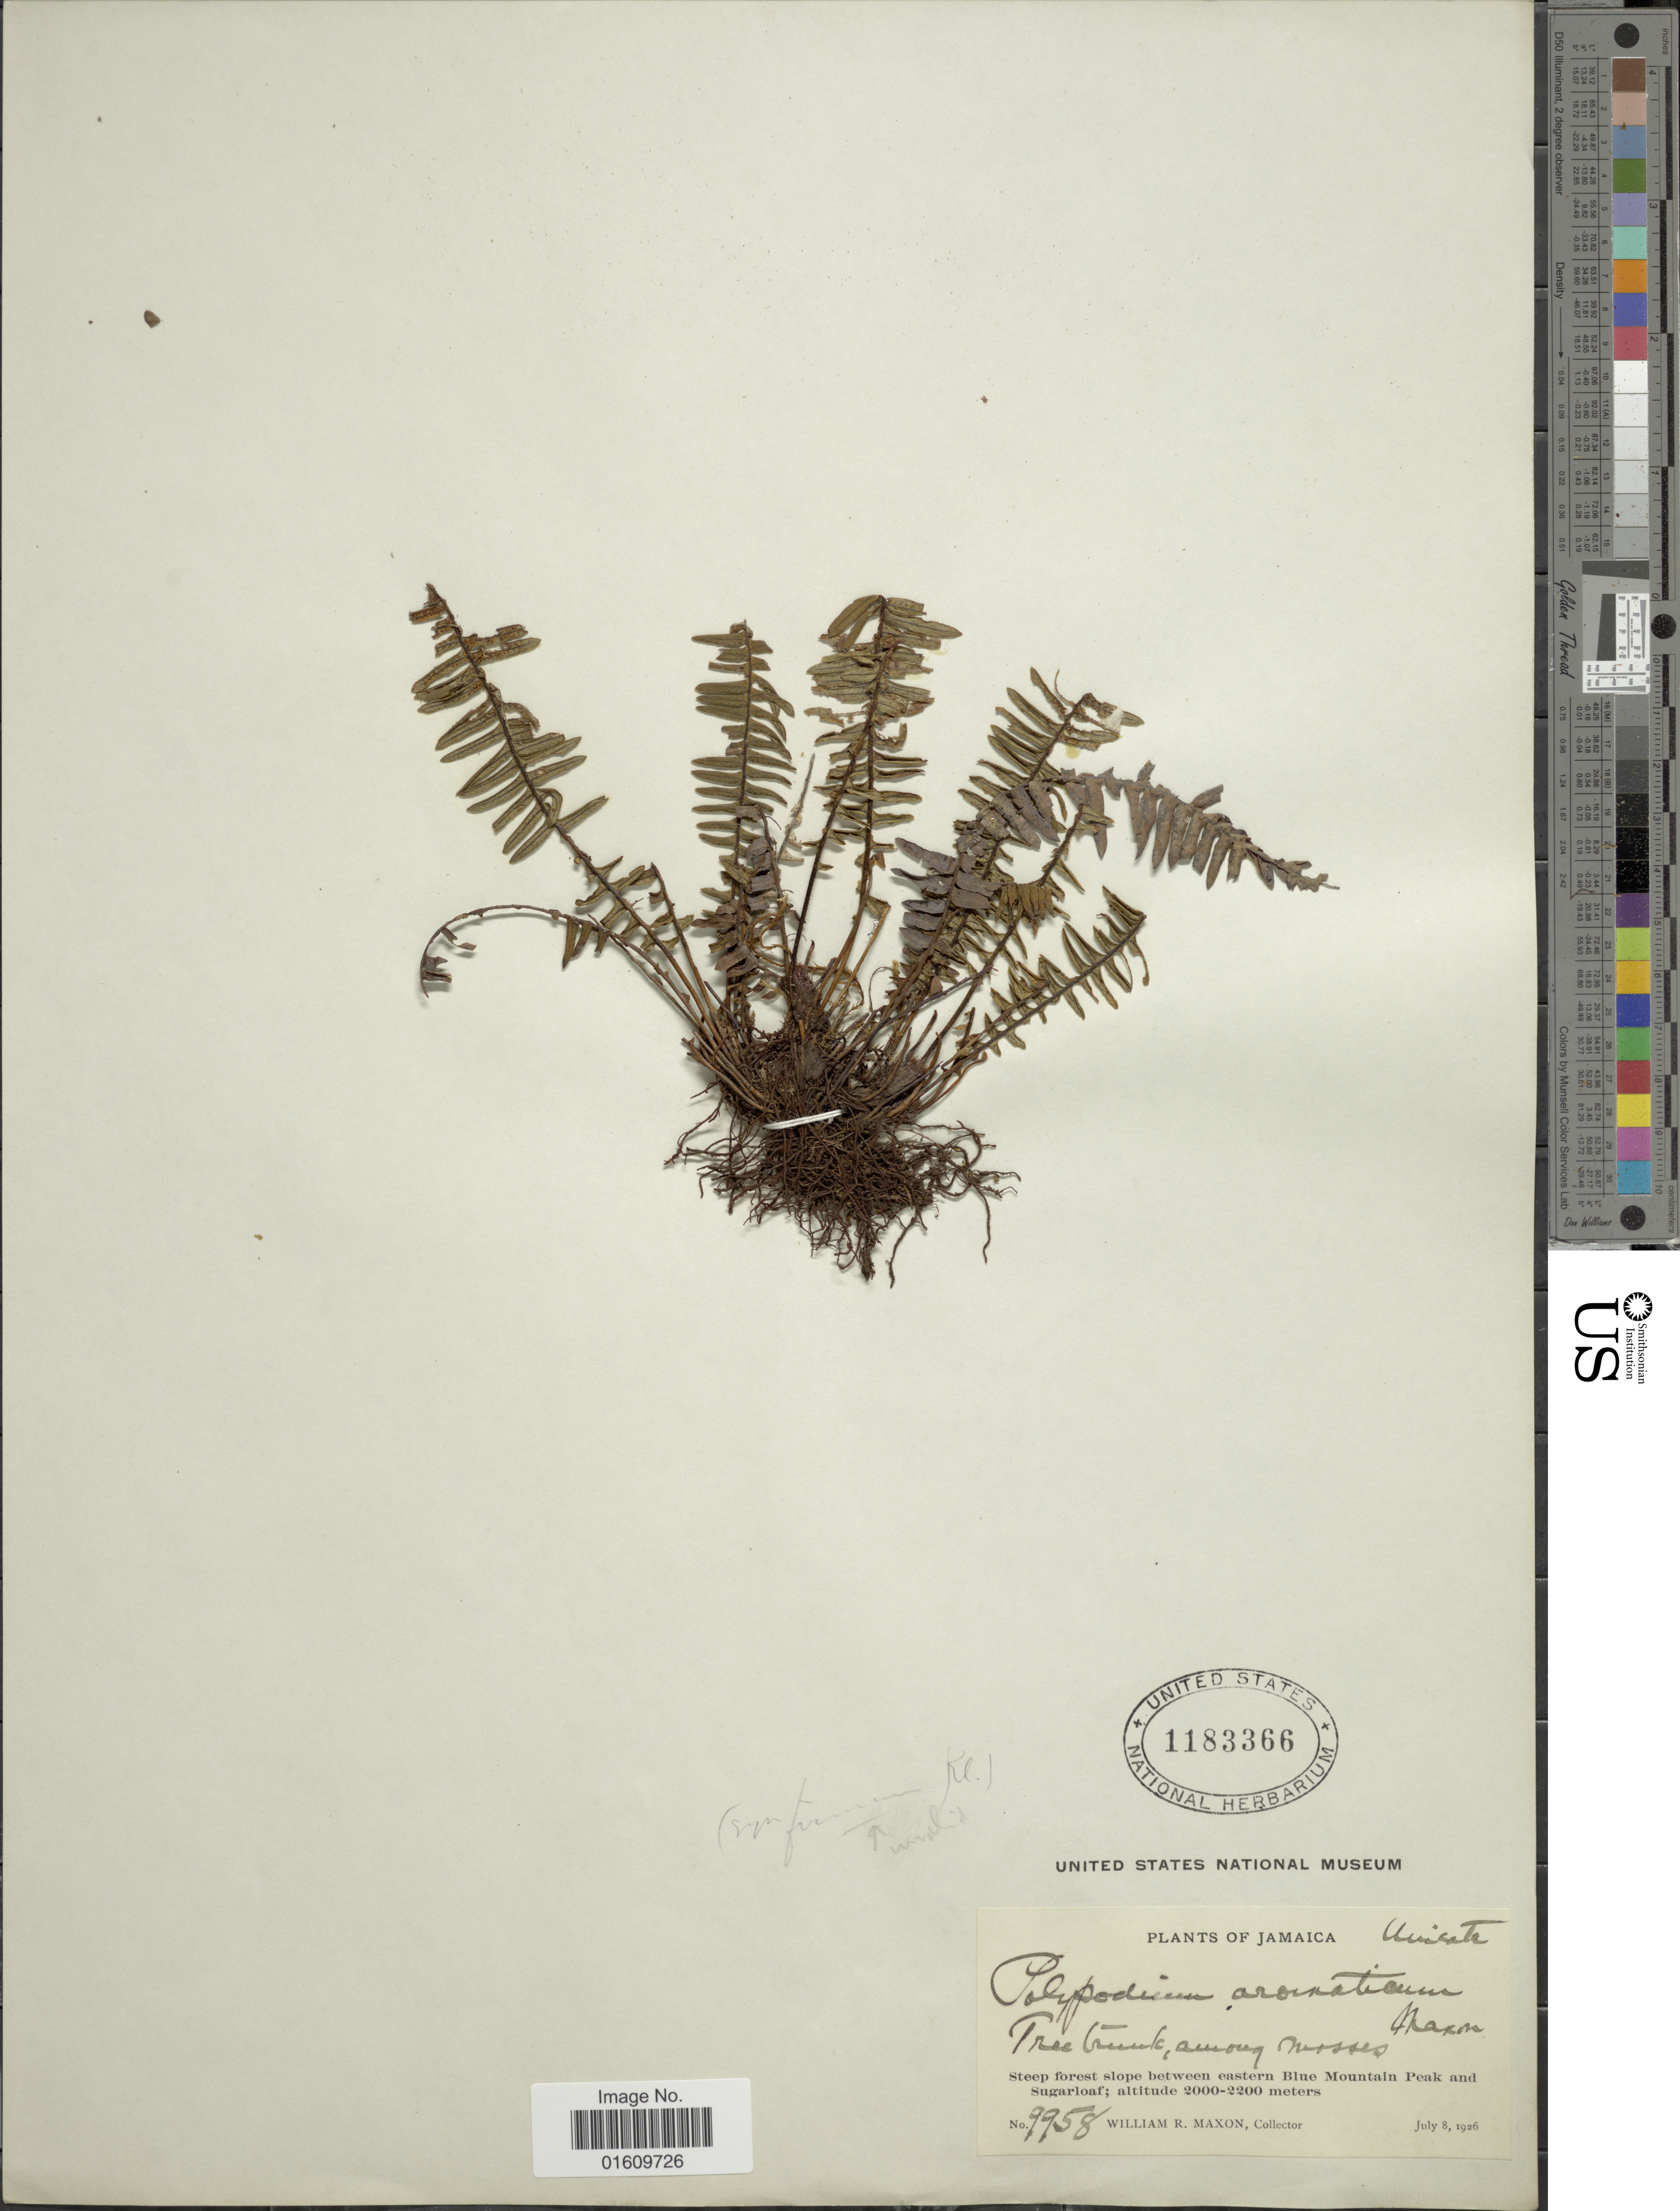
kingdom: Plantae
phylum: Tracheophyta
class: Polypodiopsida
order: Polypodiales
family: Polypodiaceae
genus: Melpomene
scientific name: Melpomene firma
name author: (J. Sm.) A.R. Sm. & R.C. Moran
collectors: W. R. Maxon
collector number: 9958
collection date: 1926-07-08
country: Jamaica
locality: Steep forest slope between eastern Blue Mountain Peak and Sugarloaf.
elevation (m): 2000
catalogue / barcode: US 1183366